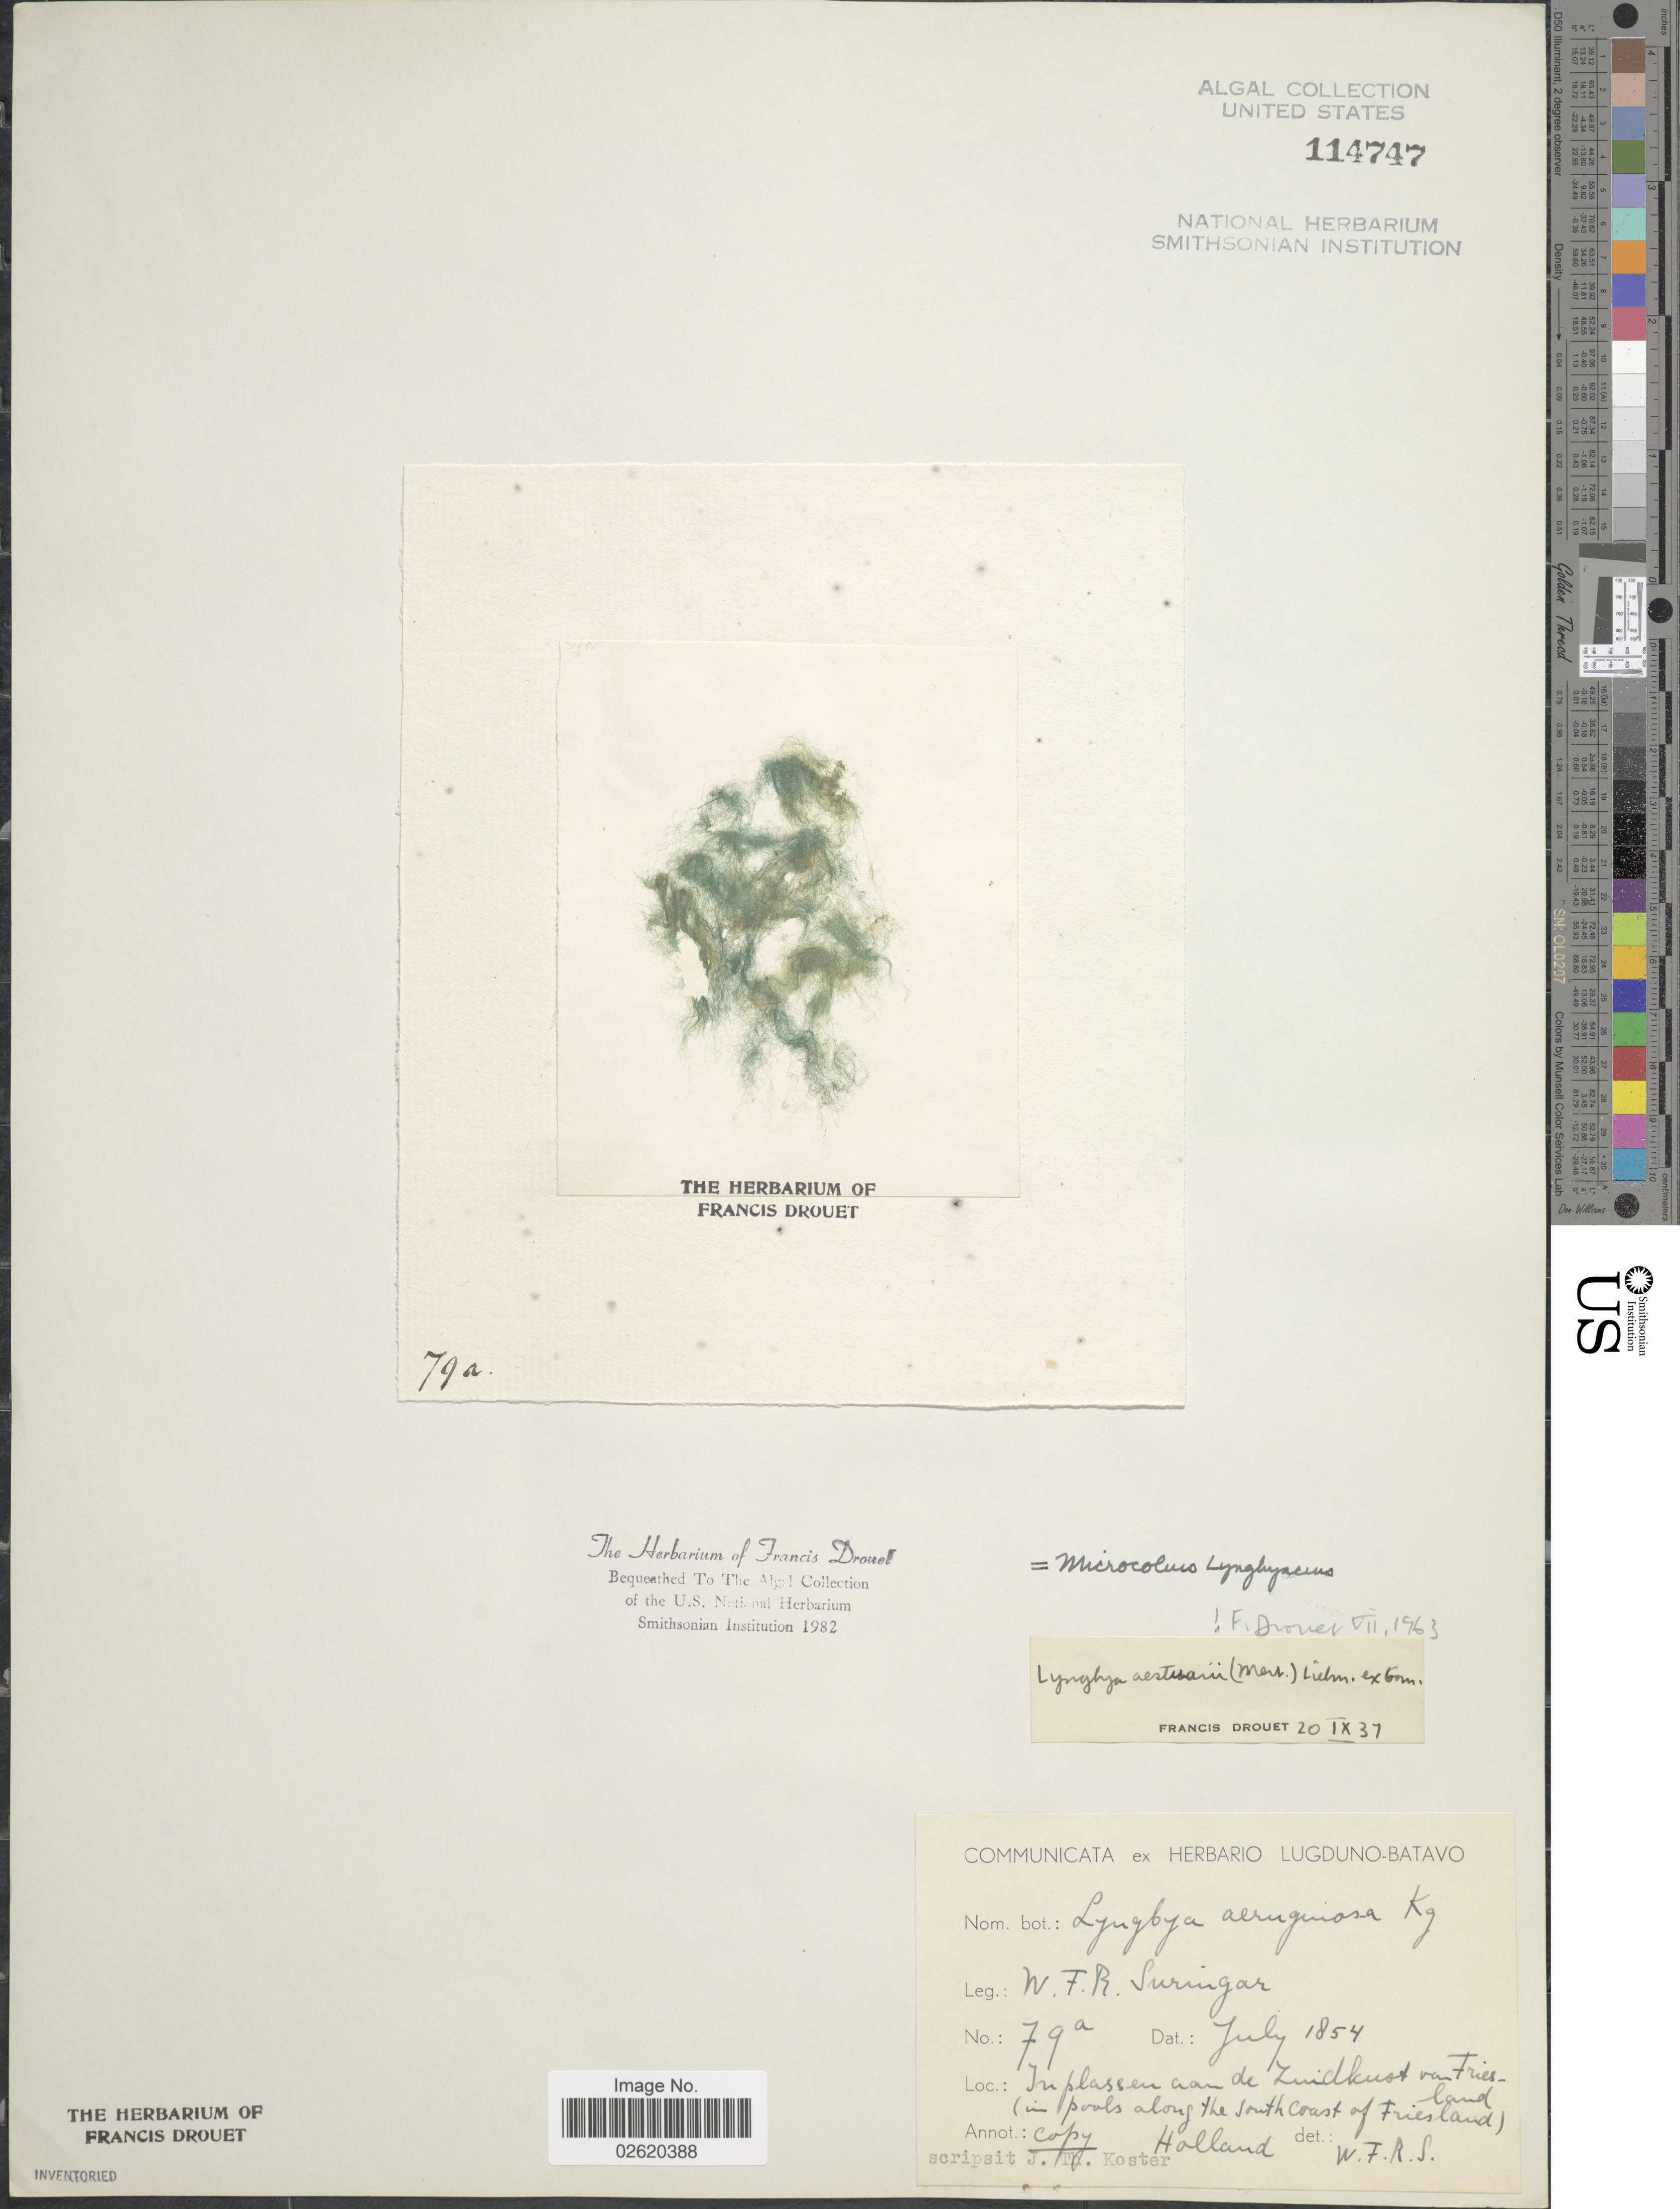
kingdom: Bacteria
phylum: Cyanobacteria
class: Cyanobacteriia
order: Cyanobacteriales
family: Microcoleaceae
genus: Microcoleus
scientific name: Microcoleus lyngbyaceus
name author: Kütz. ex Forti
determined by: Drouet, F. E.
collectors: W. F. Suringar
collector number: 79a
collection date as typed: Jul 1854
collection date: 1854-07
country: Netherlands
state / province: Friesland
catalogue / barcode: US 114747